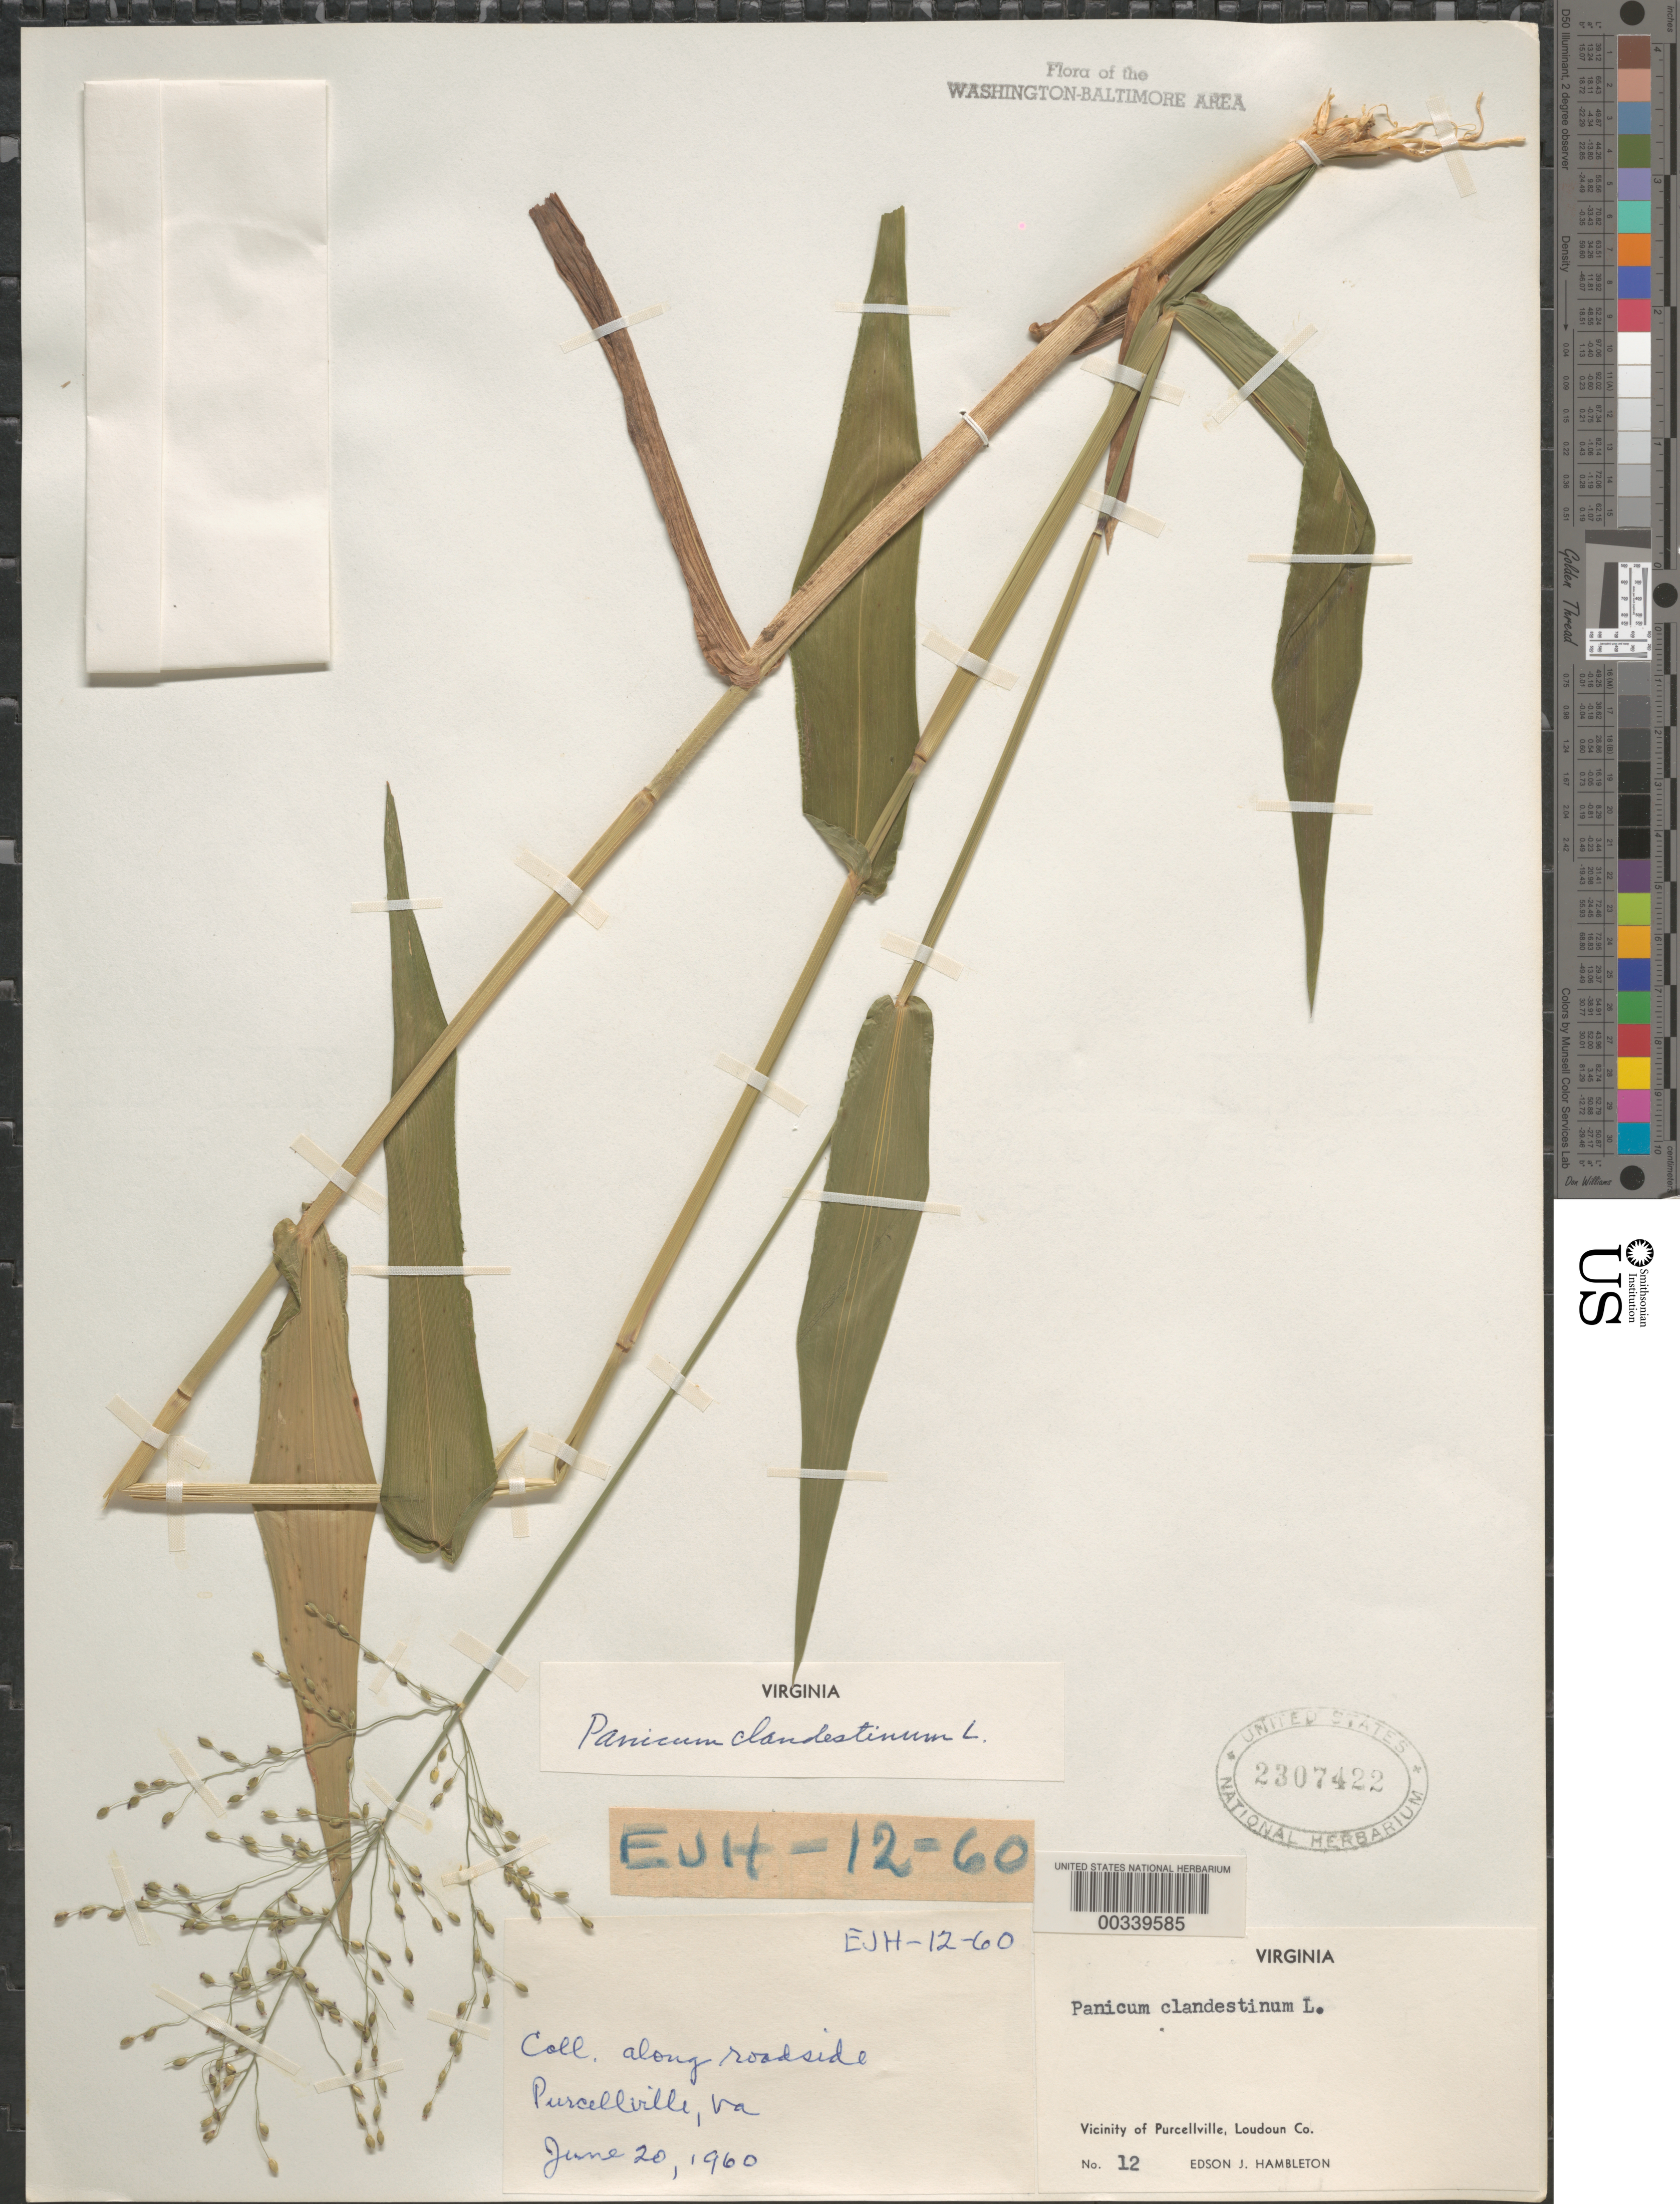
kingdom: Plantae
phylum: Tracheophyta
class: Liliopsida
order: Poales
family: Poaceae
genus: Dichanthelium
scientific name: Dichanthelium clandestinum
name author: (L.) Gould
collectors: E. Hambleton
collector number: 12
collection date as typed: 20 Jun 1960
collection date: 1960-06-20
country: United States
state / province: Virginia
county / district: Loudoun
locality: Purcellville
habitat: Along roadside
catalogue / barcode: US 2307422